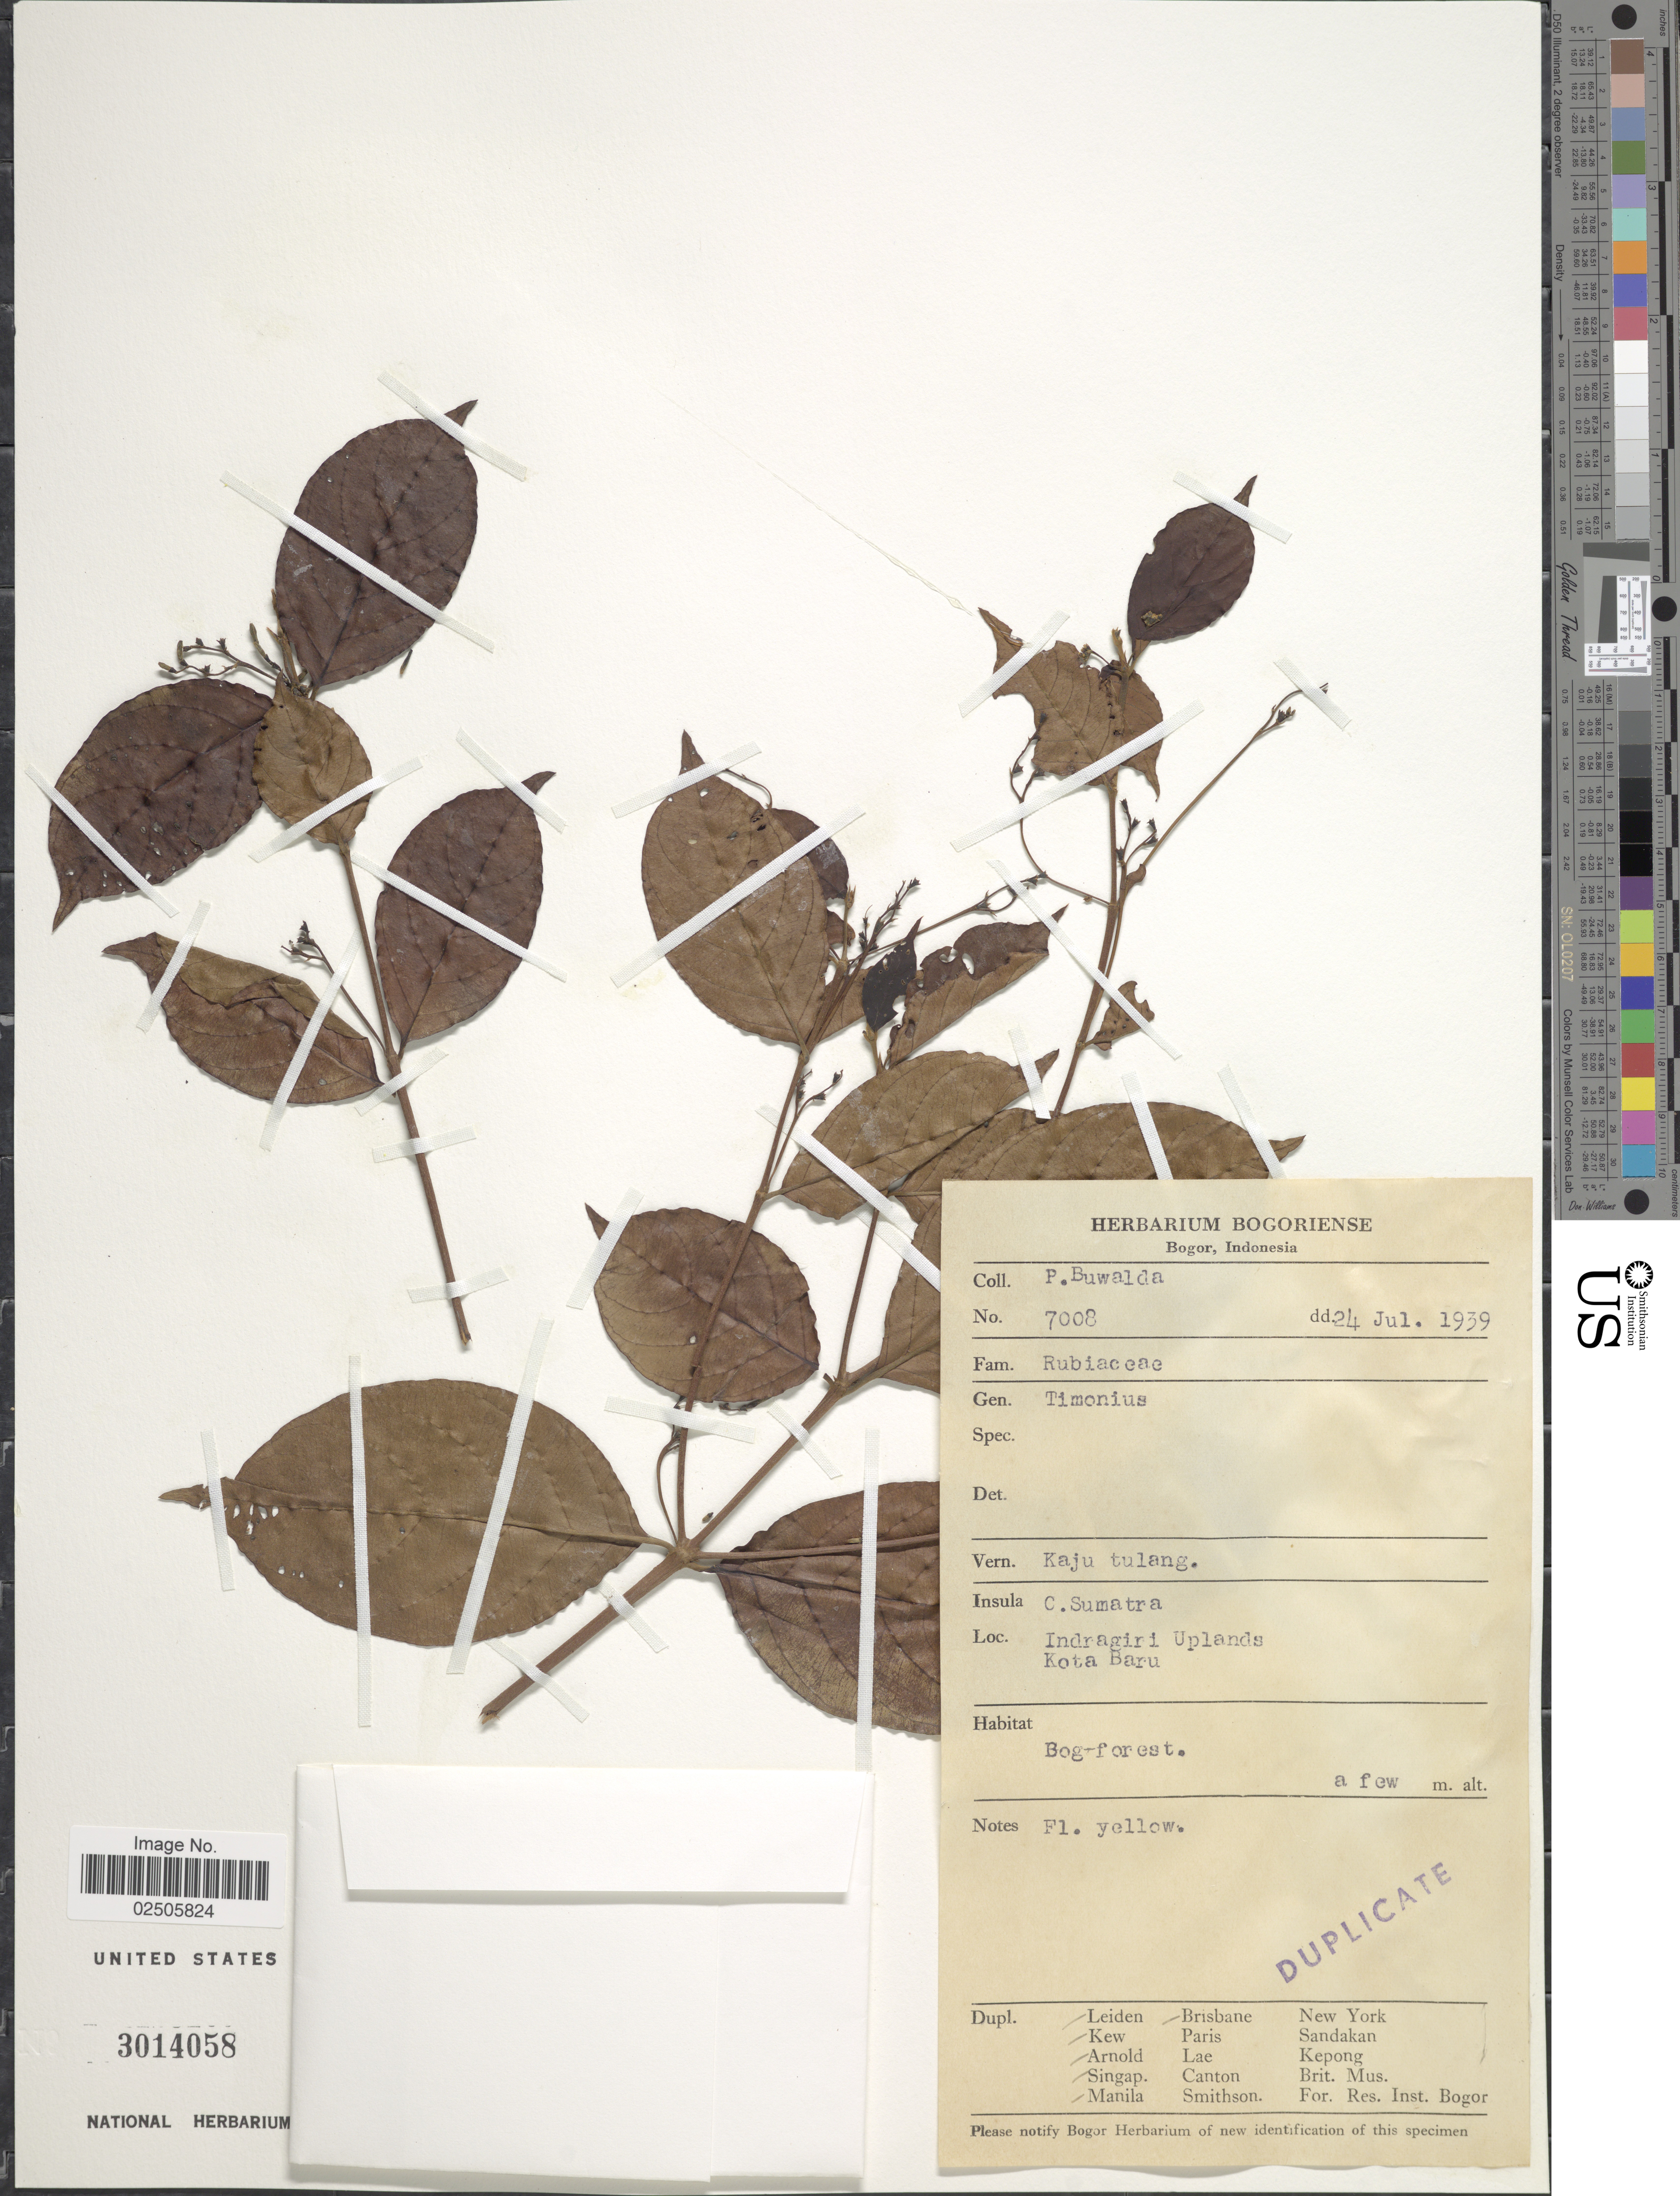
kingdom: Plantae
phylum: Tracheophyta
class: Magnoliopsida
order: Gentianales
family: Rubiaceae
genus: Timonius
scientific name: Timonius sp.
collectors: P. Buwalda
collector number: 7008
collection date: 1939-07-24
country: Indonesia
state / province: Sumatra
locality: C. Sumatra, Indragiri Uplands, Kota Baru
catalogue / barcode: US 3014058